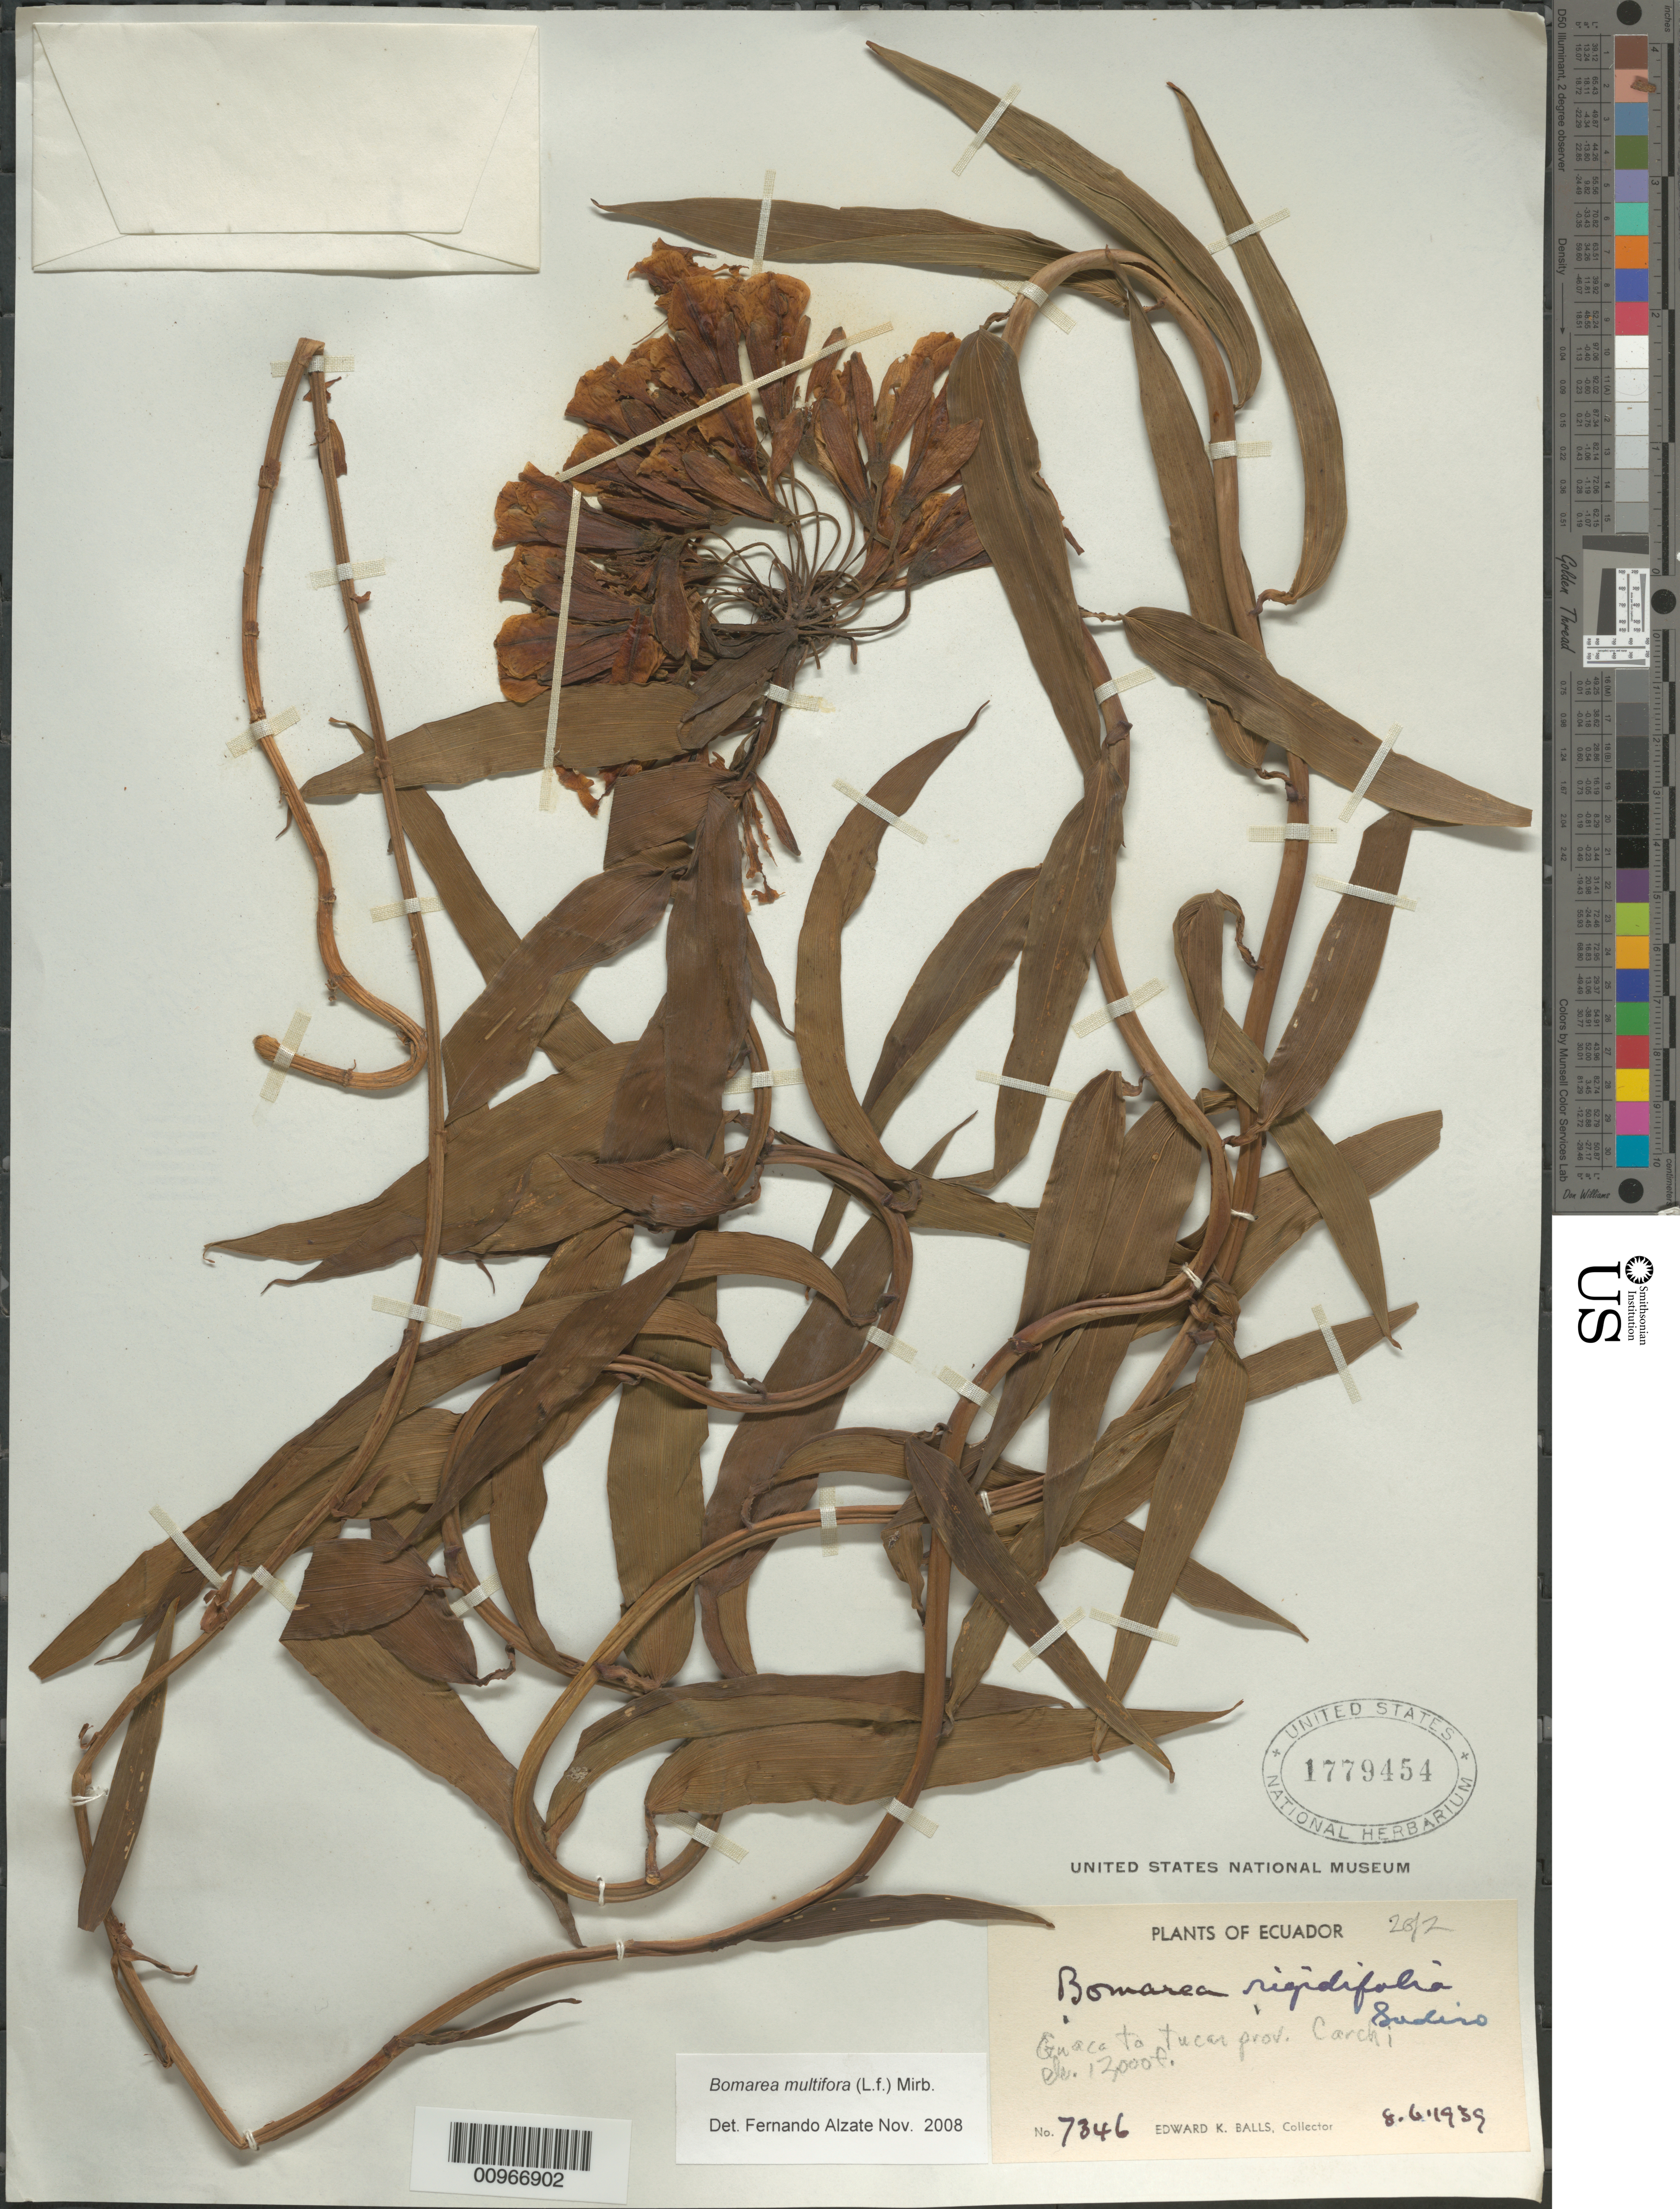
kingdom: Plantae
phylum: Tracheophyta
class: Liliopsida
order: Liliales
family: Alstroemeriaceae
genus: Bomarea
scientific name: Bomarea multiflora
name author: (L. f.) Mirb.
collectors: E. K. Balls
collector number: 7346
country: Ecuador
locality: guaca to Tulcan prov., Carchi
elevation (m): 3658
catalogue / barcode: US 1779454